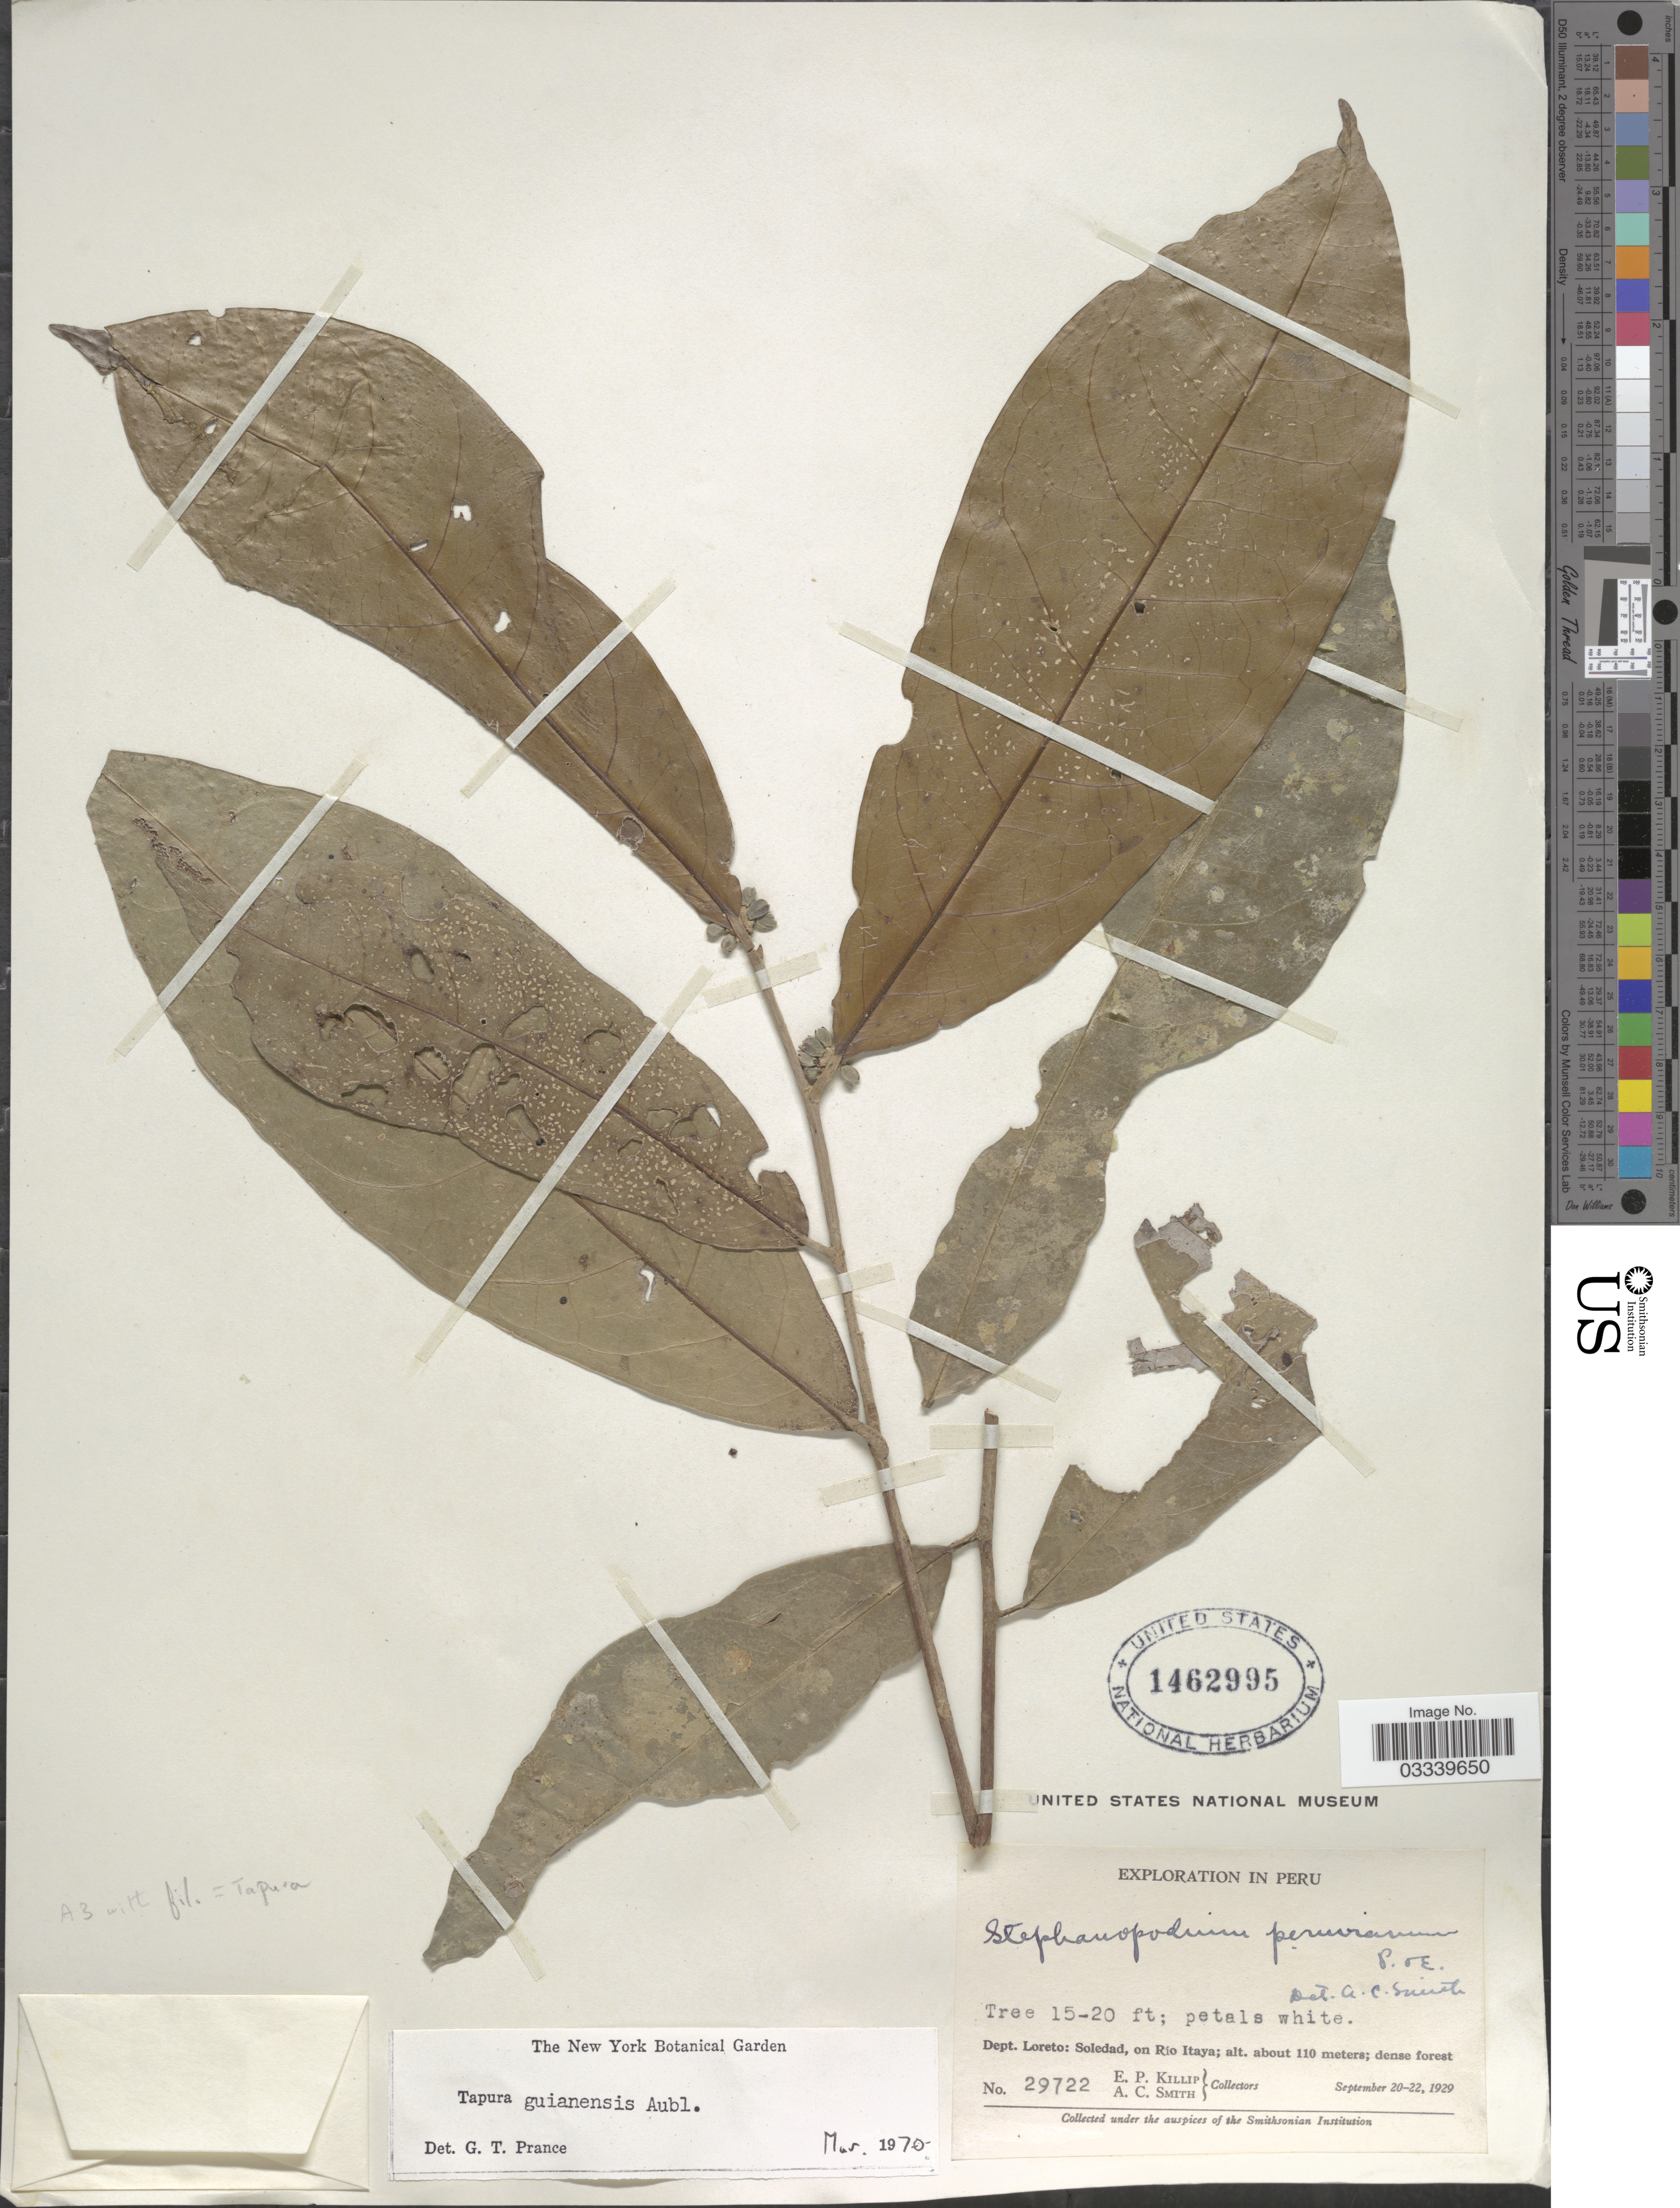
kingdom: Plantae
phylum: Tracheophyta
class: Magnoliopsida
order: Malpighiales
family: Dichapetalaceae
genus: Tapura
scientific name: Tapura guianensis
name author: Aubl.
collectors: E. P. Killip & A. C. Smith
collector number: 29722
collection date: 1929-09-20/1929-09-22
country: Peru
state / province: Loreto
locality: Dept. Loreto: Soledad, on Rio Itaya.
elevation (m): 110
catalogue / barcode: US 1462995